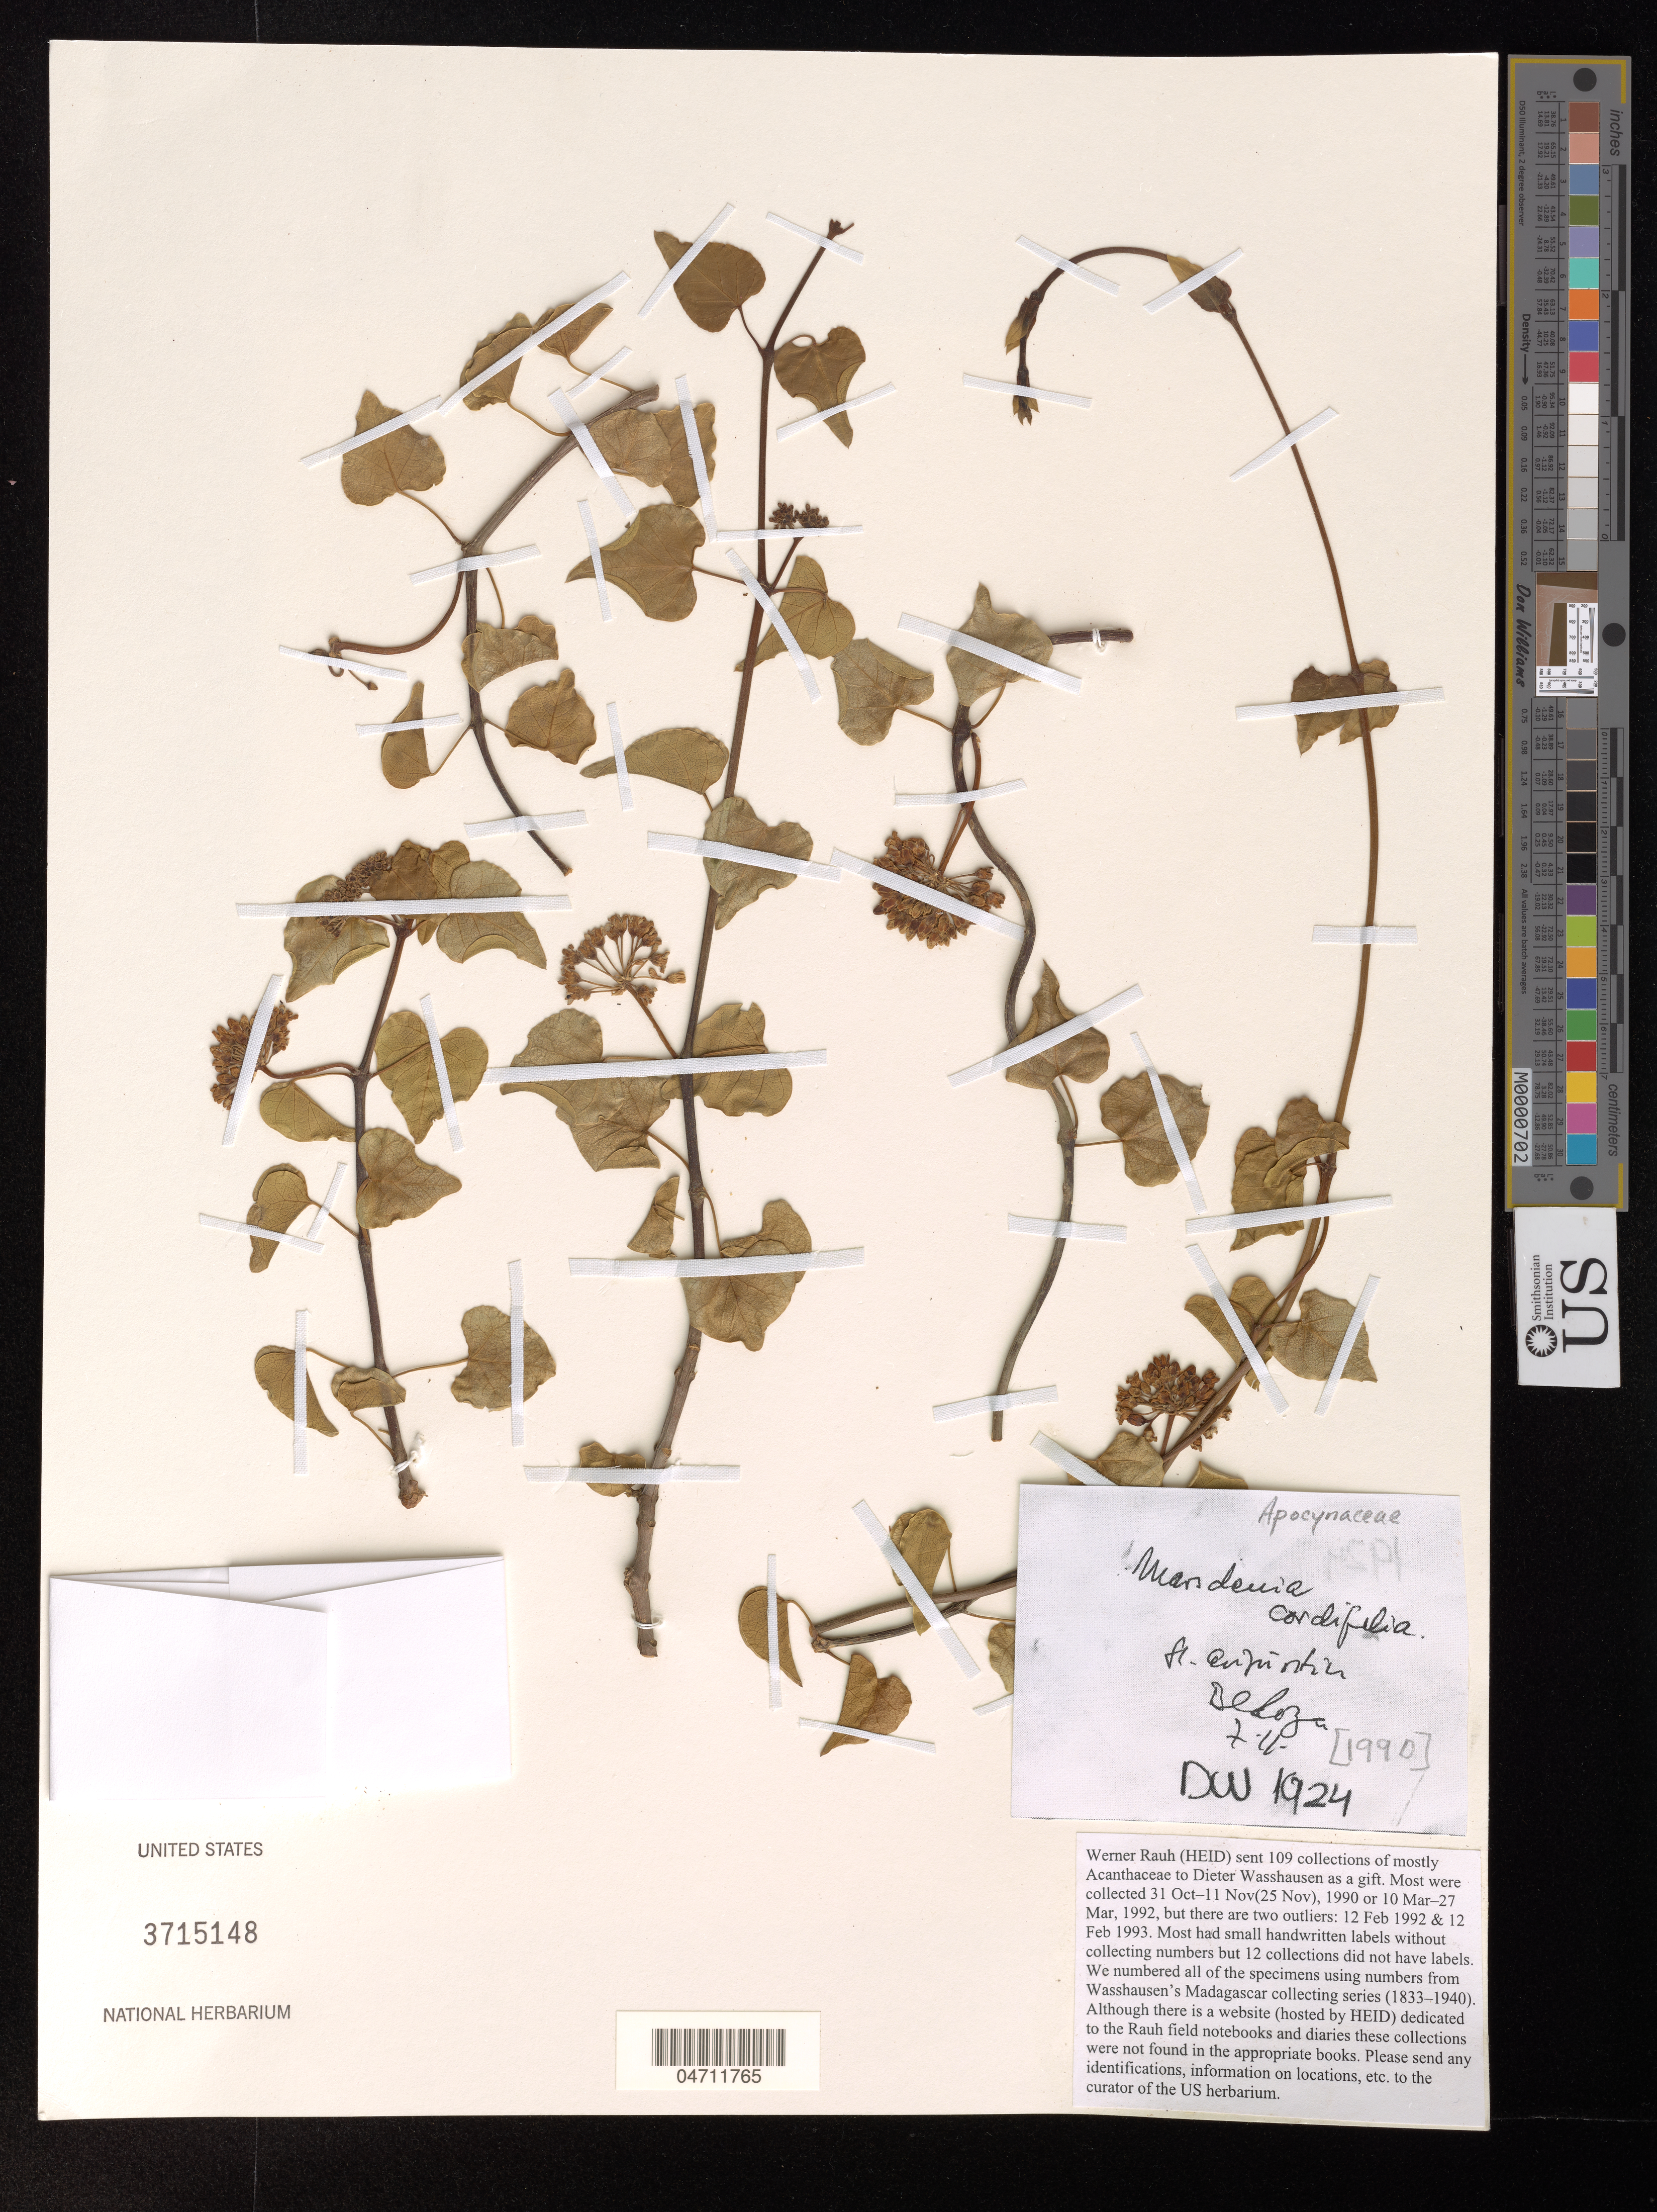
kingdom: Plantae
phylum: Tracheophyta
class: Magnoliopsida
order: Lamiales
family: Acanthaceae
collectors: W. Rauh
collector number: DW 1924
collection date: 1990-11-11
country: Madagascar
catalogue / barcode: US 3715148